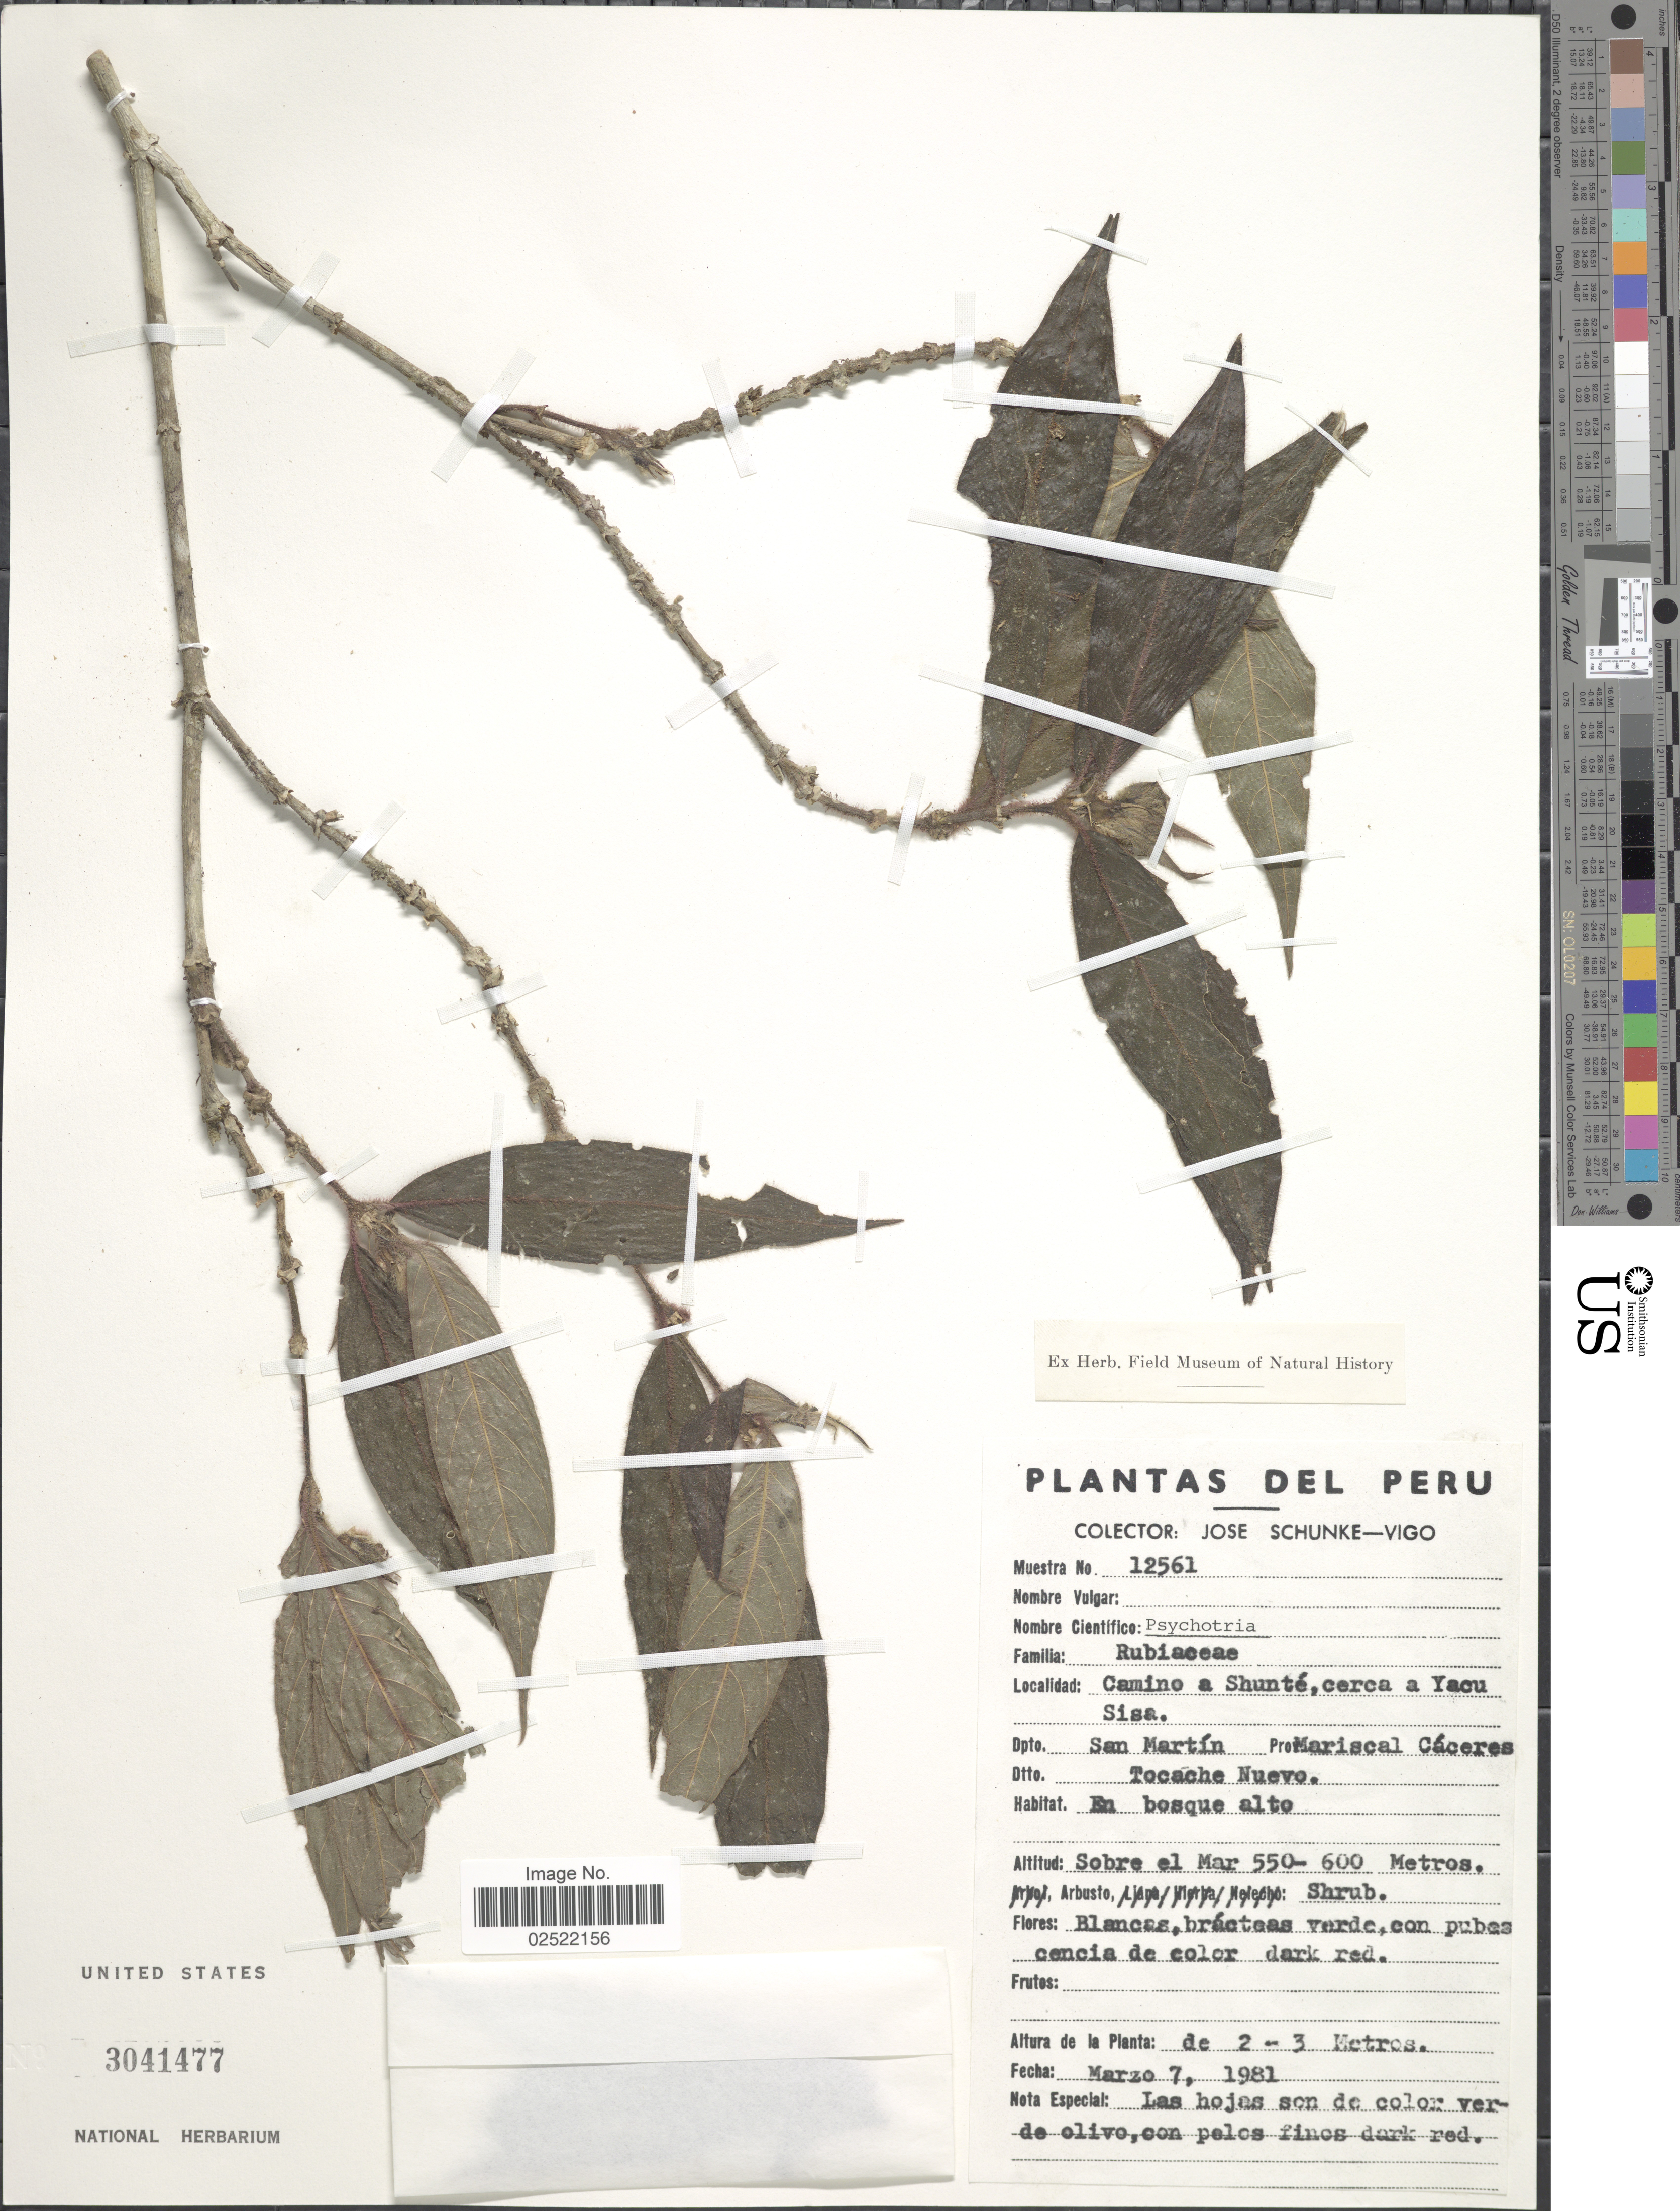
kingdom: Plantae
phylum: Tracheophyta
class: Magnoliopsida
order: Gentianales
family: Rubiaceae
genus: Psychotria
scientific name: Psychotria sp.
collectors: J. Schunke Vigo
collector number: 12561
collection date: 1981-03-07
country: Peru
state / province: San Martín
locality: Camino a Shunte, cerca a Yacu Sisa. Prov. Mariscal Caceres. Dtto. Tocache Nuevo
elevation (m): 550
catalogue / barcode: US 3041477